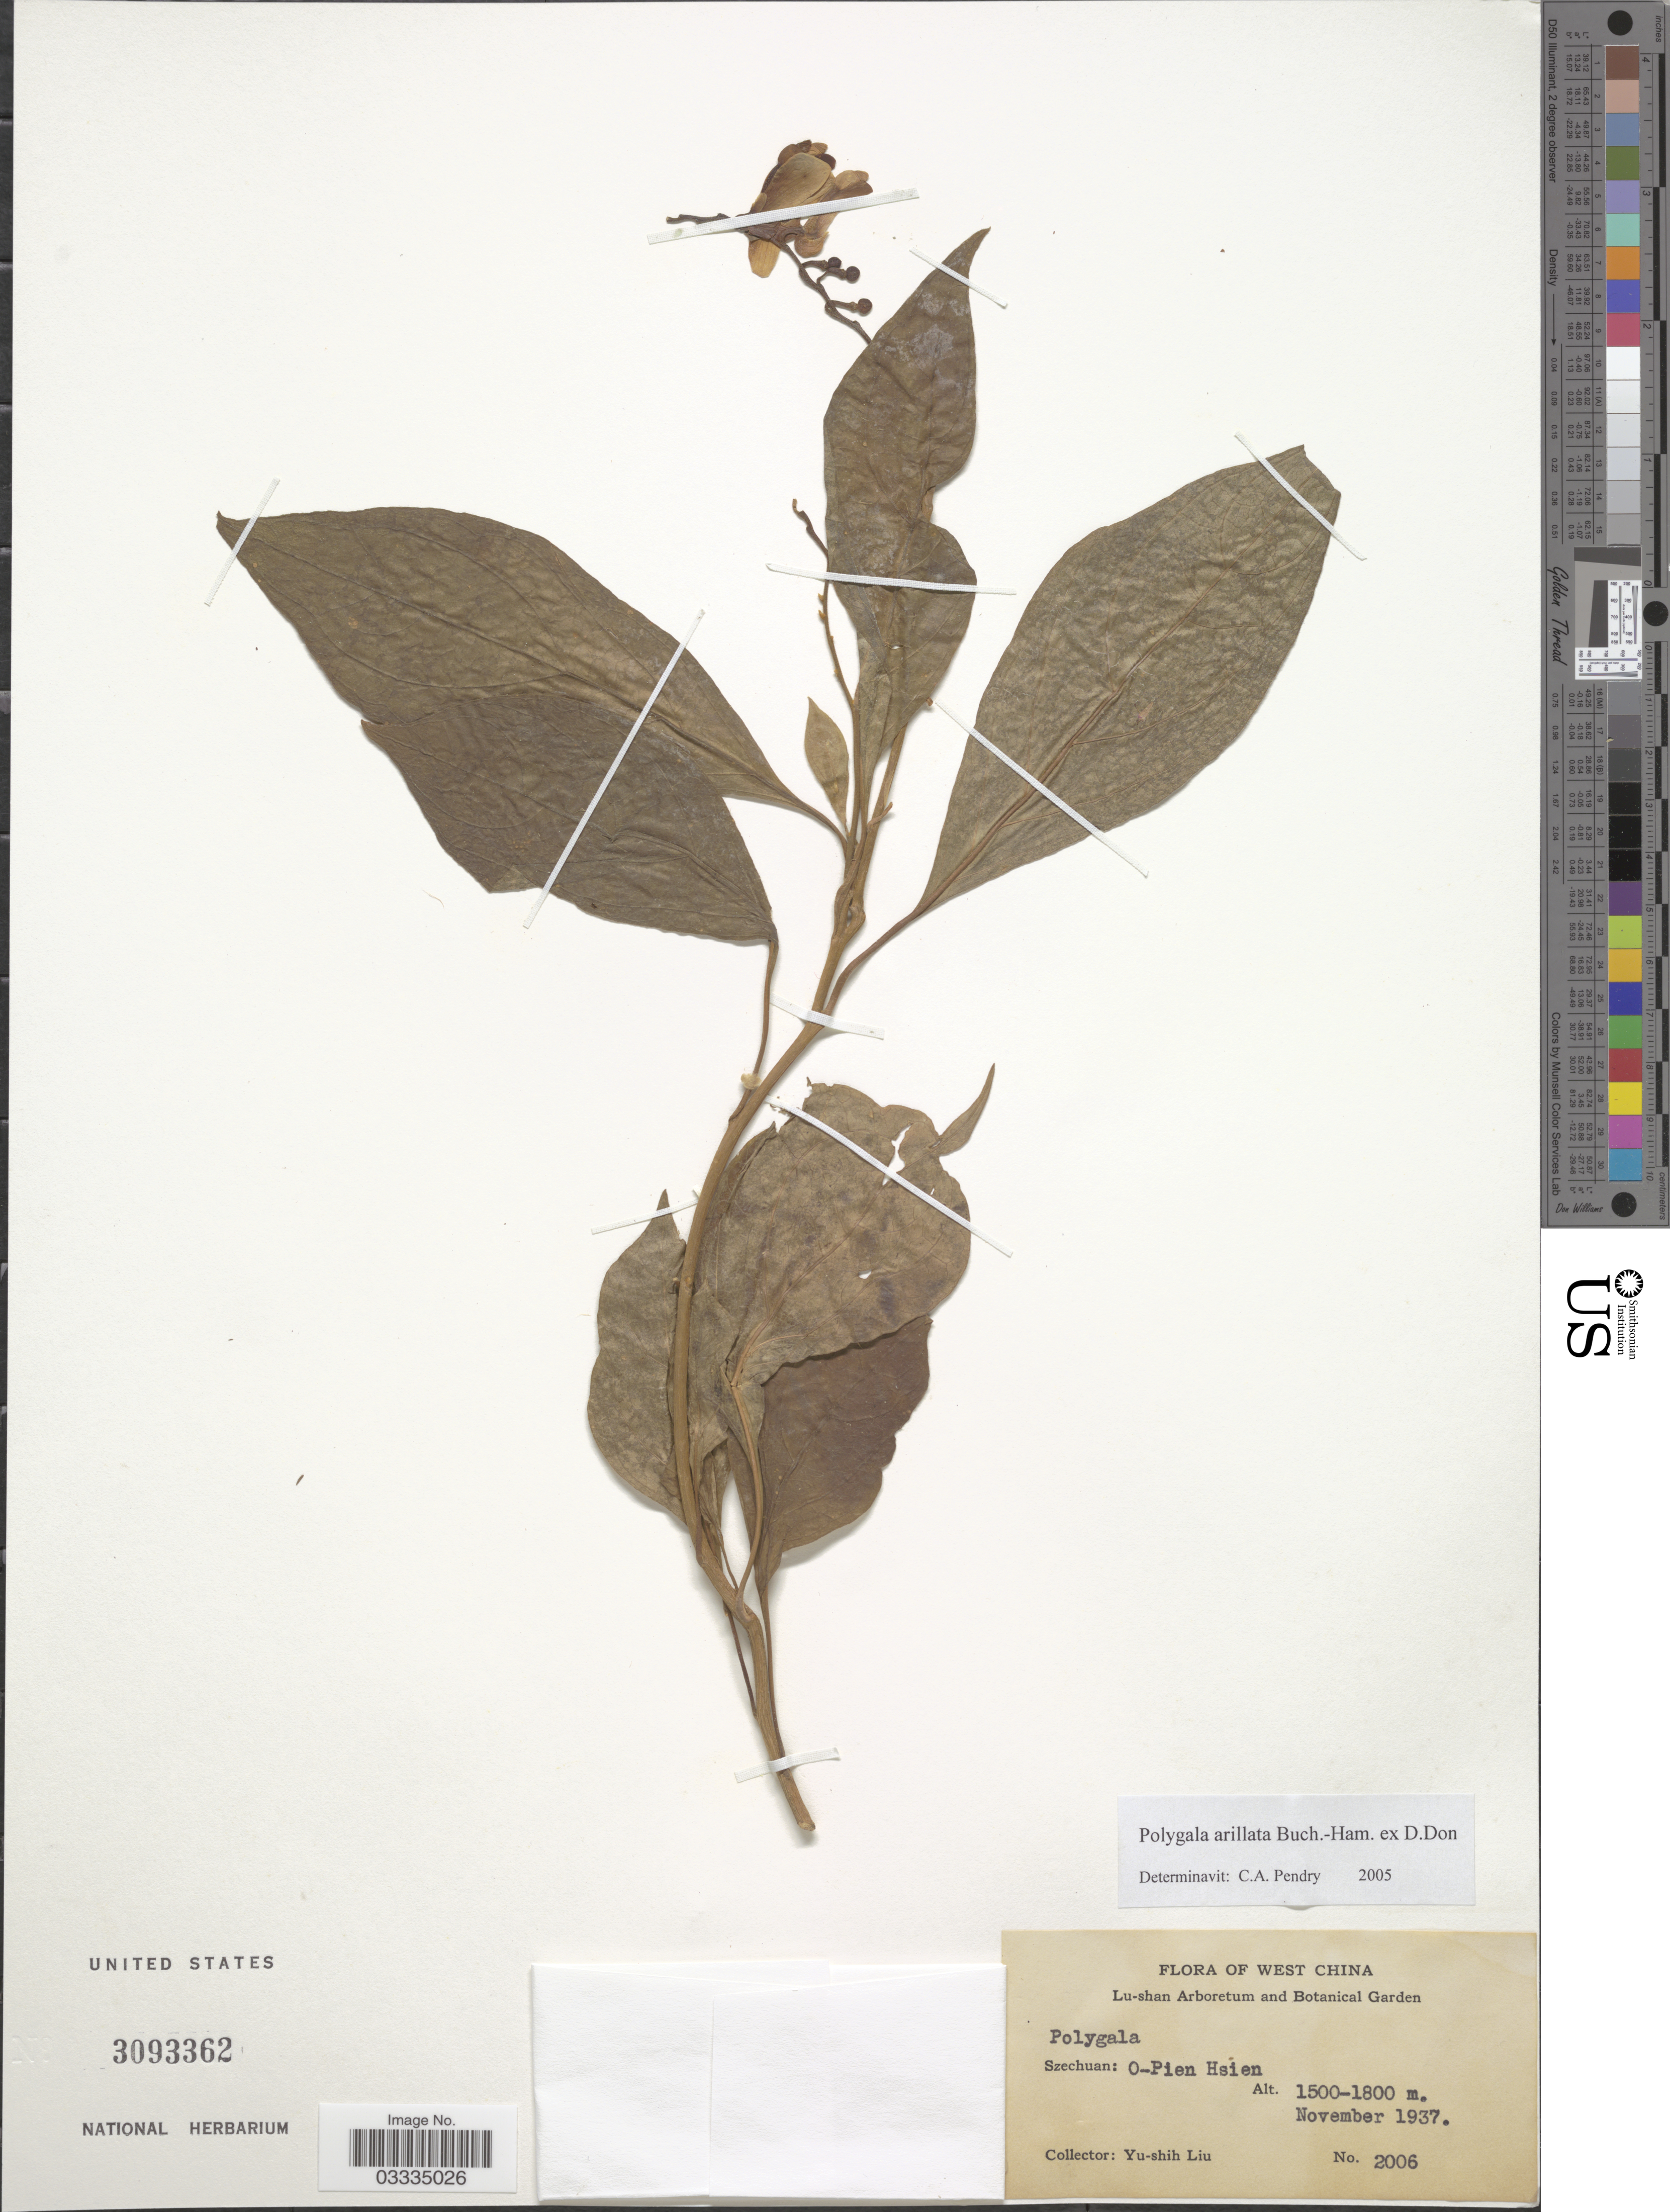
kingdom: Plantae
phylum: Tracheophyta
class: Magnoliopsida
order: Fabales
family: Polygalaceae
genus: Polygala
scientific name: Polygala arillata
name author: Buch.-Ham. ex D. Don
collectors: Y.-S. Liu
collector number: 2006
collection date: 1937-11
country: China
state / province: Sichuan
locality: West China. Szechuan: O-Pien Hsien.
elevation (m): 1500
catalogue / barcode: US 3093362